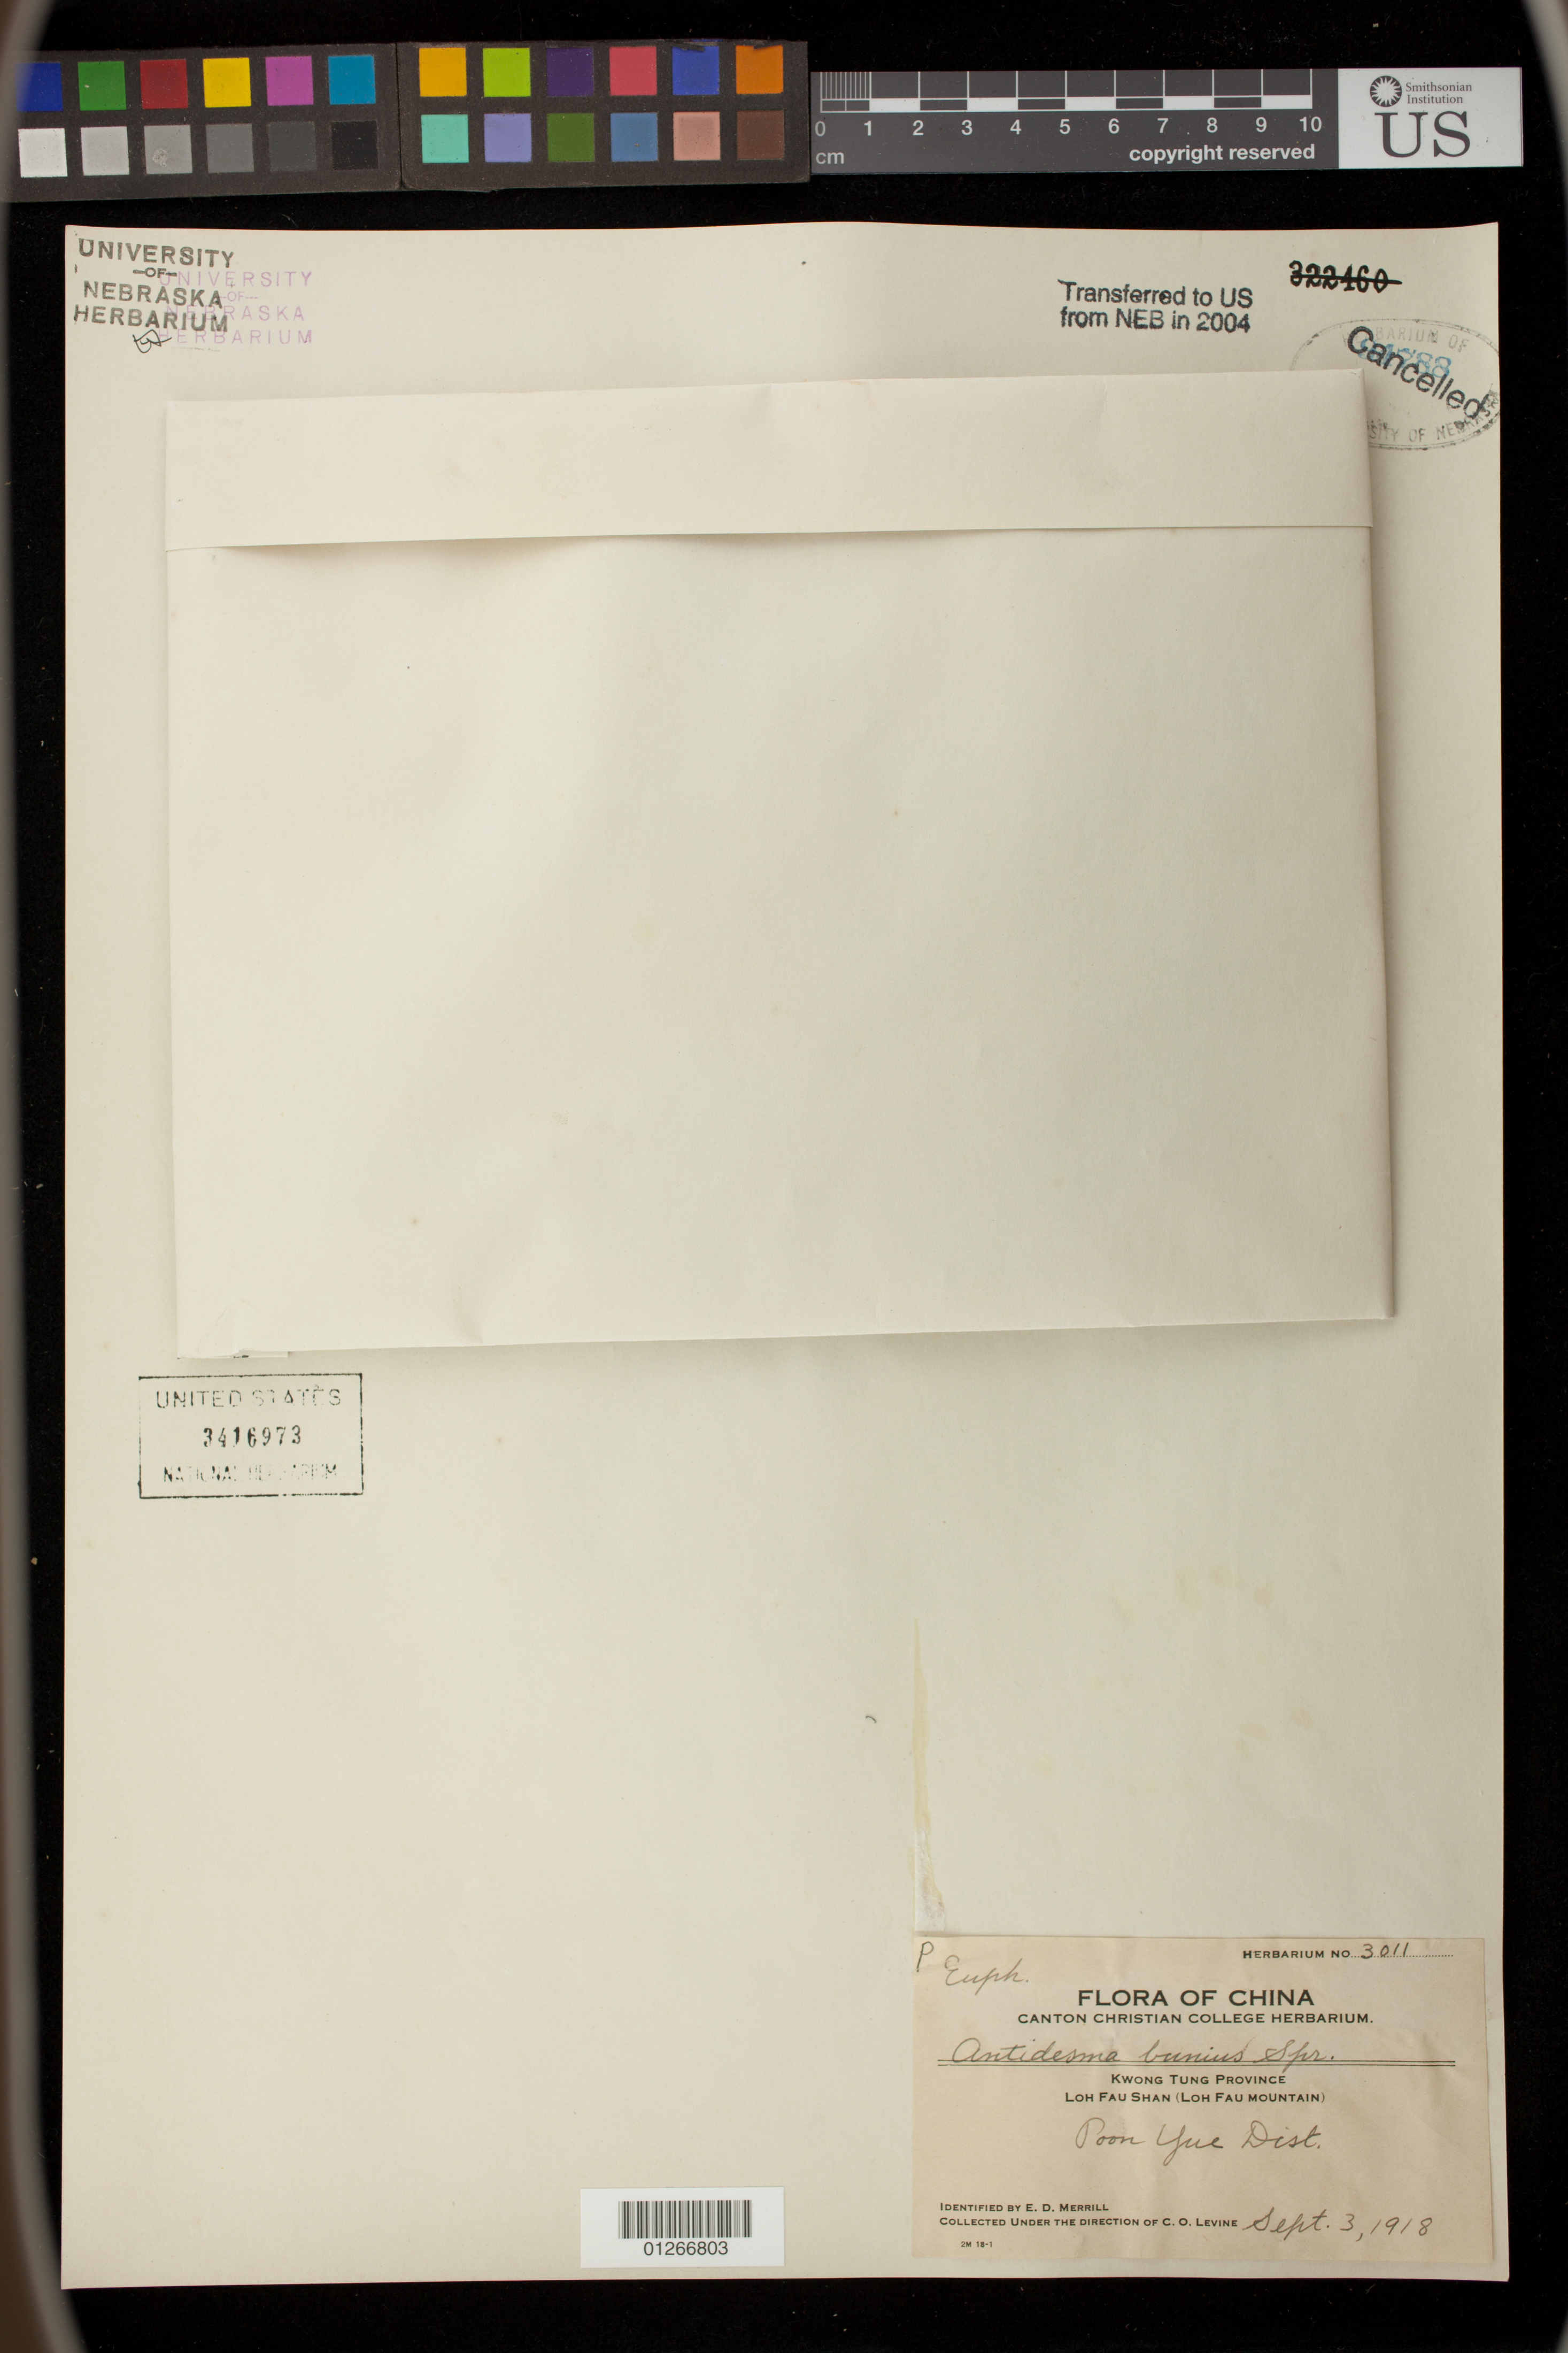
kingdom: Plantae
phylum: Tracheophyta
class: Magnoliopsida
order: Malpighiales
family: Phyllanthaceae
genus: Antidesma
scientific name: Antidesma bunius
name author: (L.) Spreng.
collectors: C. O. Levine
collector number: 3011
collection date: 1918-09-03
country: China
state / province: Guangdong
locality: Loh Fau Shan (Loh Fau Mountain)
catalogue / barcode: US 3416973